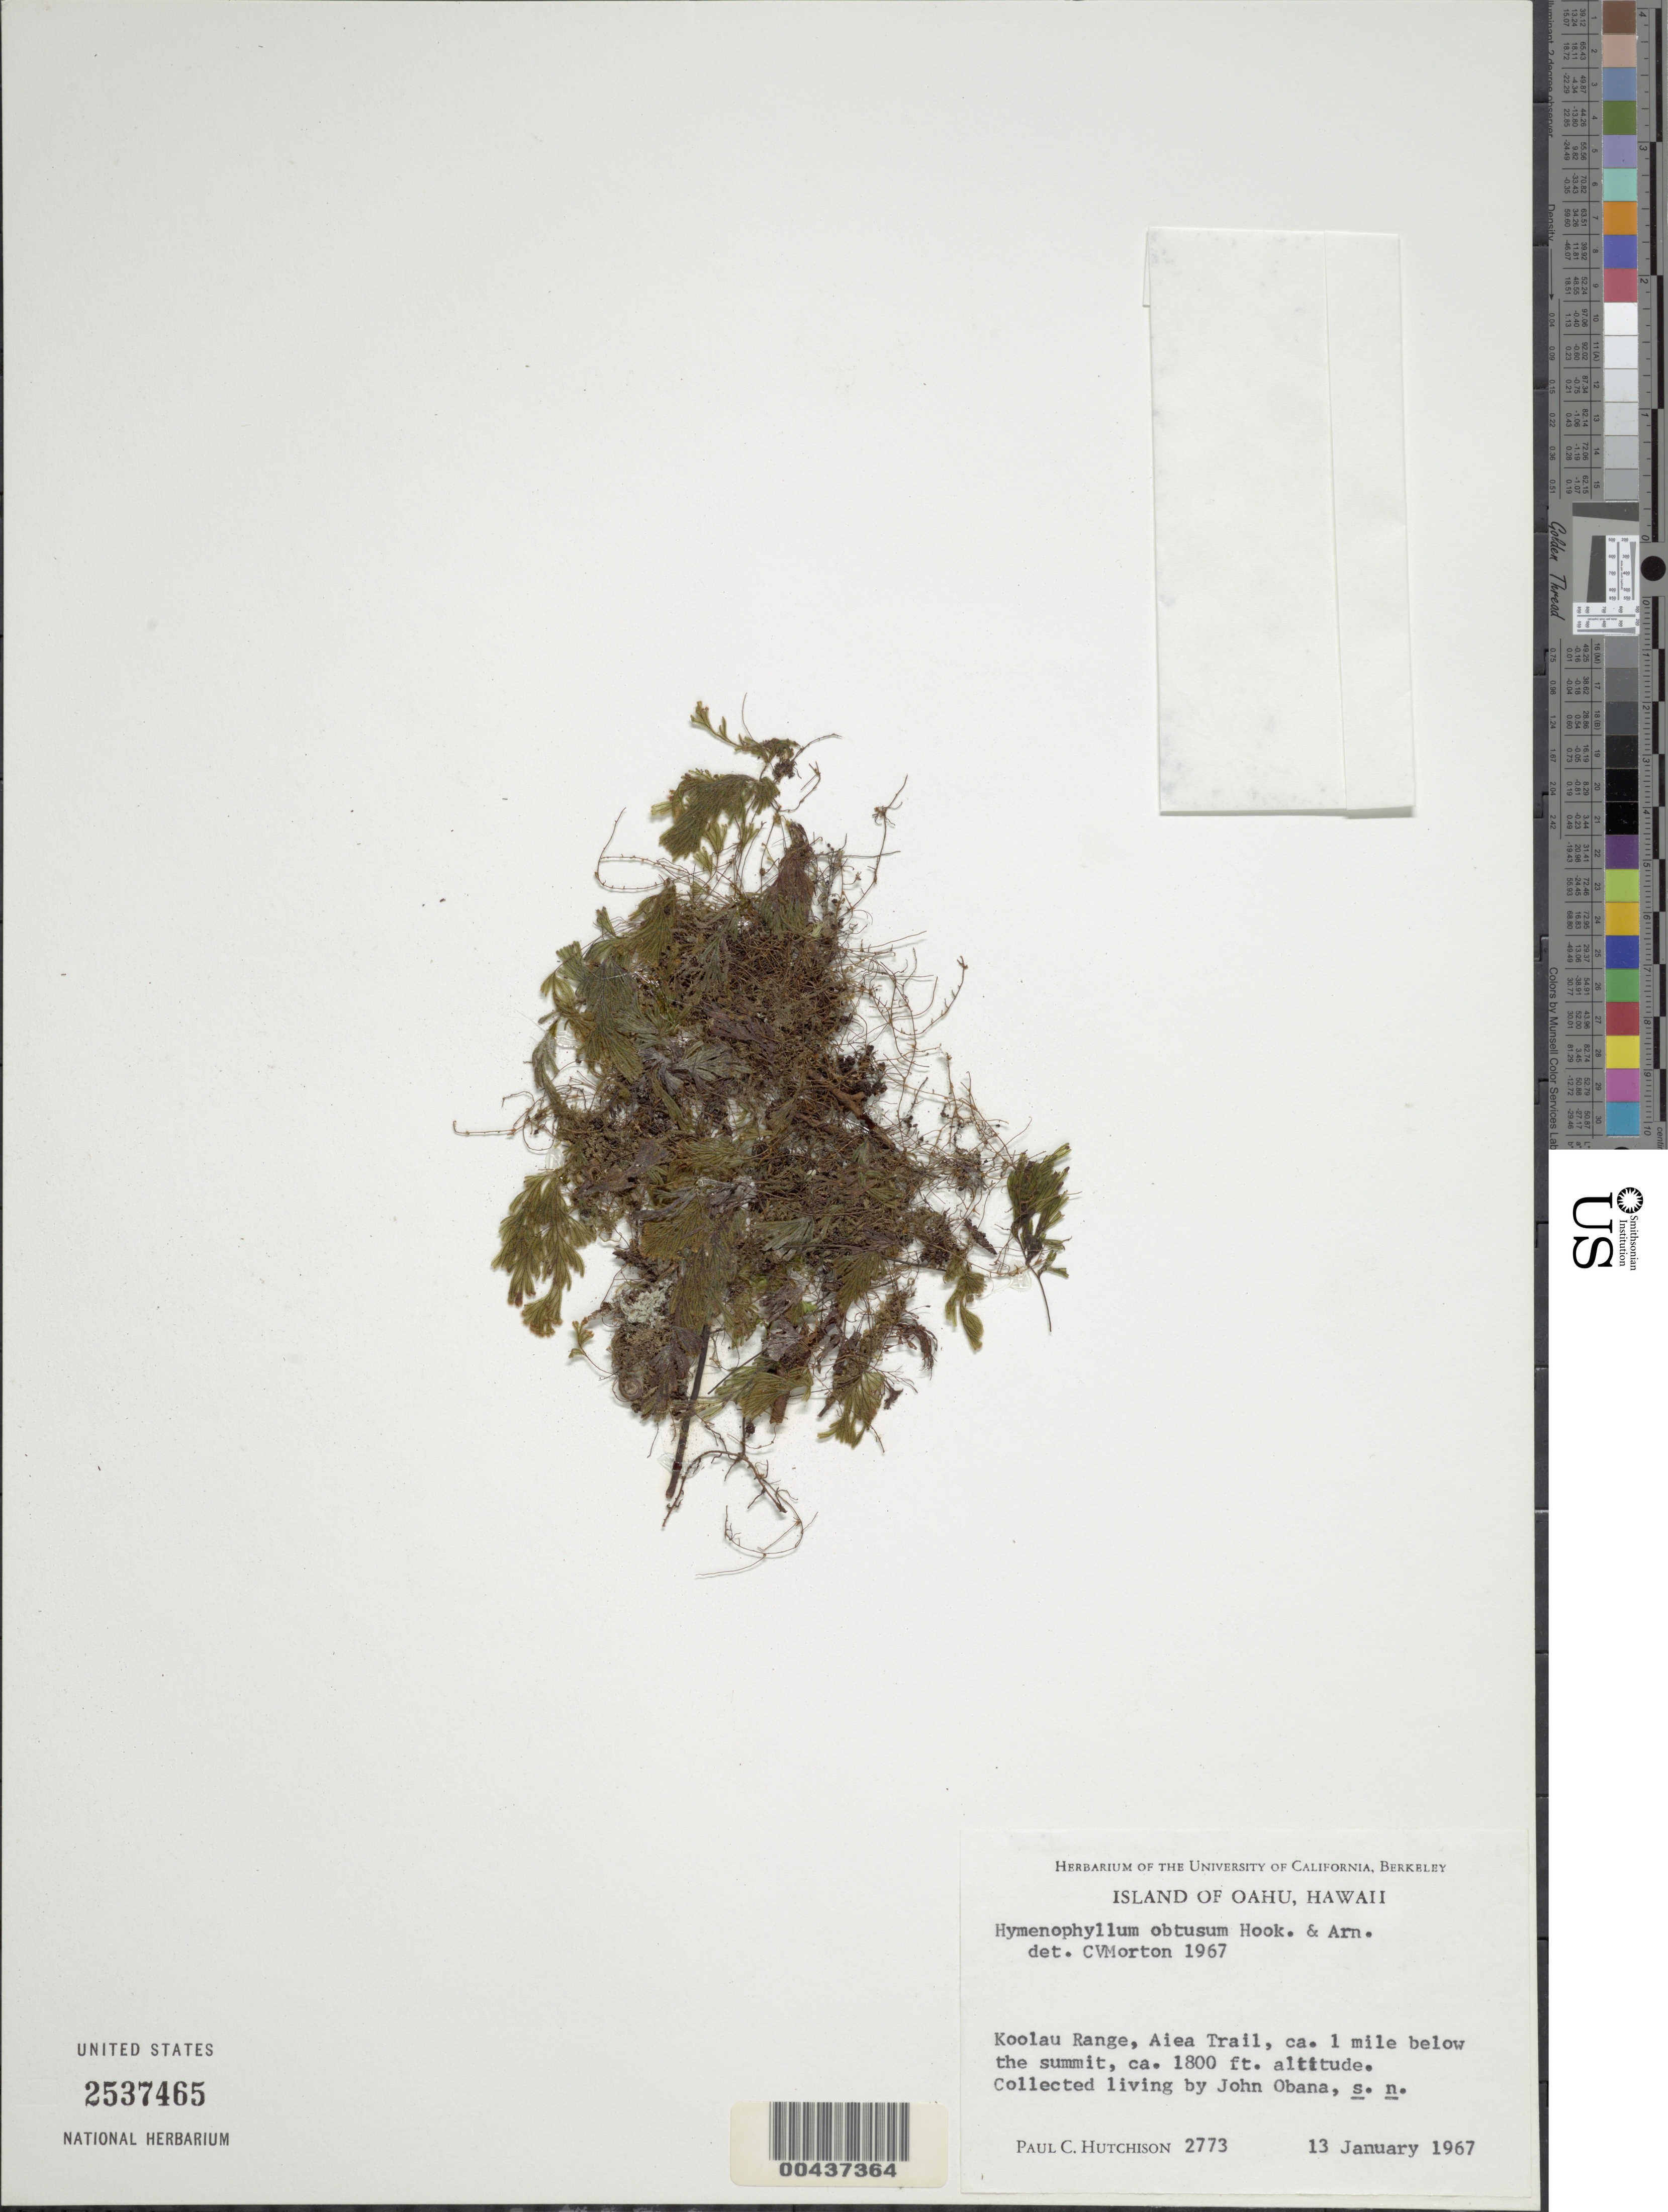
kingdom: Plantae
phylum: Tracheophyta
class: Polypodiopsida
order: Hymenophyllales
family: Hymenophyllaceae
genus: Hymenophyllum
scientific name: Hymenophyllum obtusum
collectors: J. Obata & P. C. Hutchison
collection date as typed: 13 Jan 1967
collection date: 1967-01-13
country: United States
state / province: Hawaii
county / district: Honolulu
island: Oahu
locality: Koolau Range, Aiea Trail, ca. 1 mi below the summit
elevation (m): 549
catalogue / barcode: US 2537465